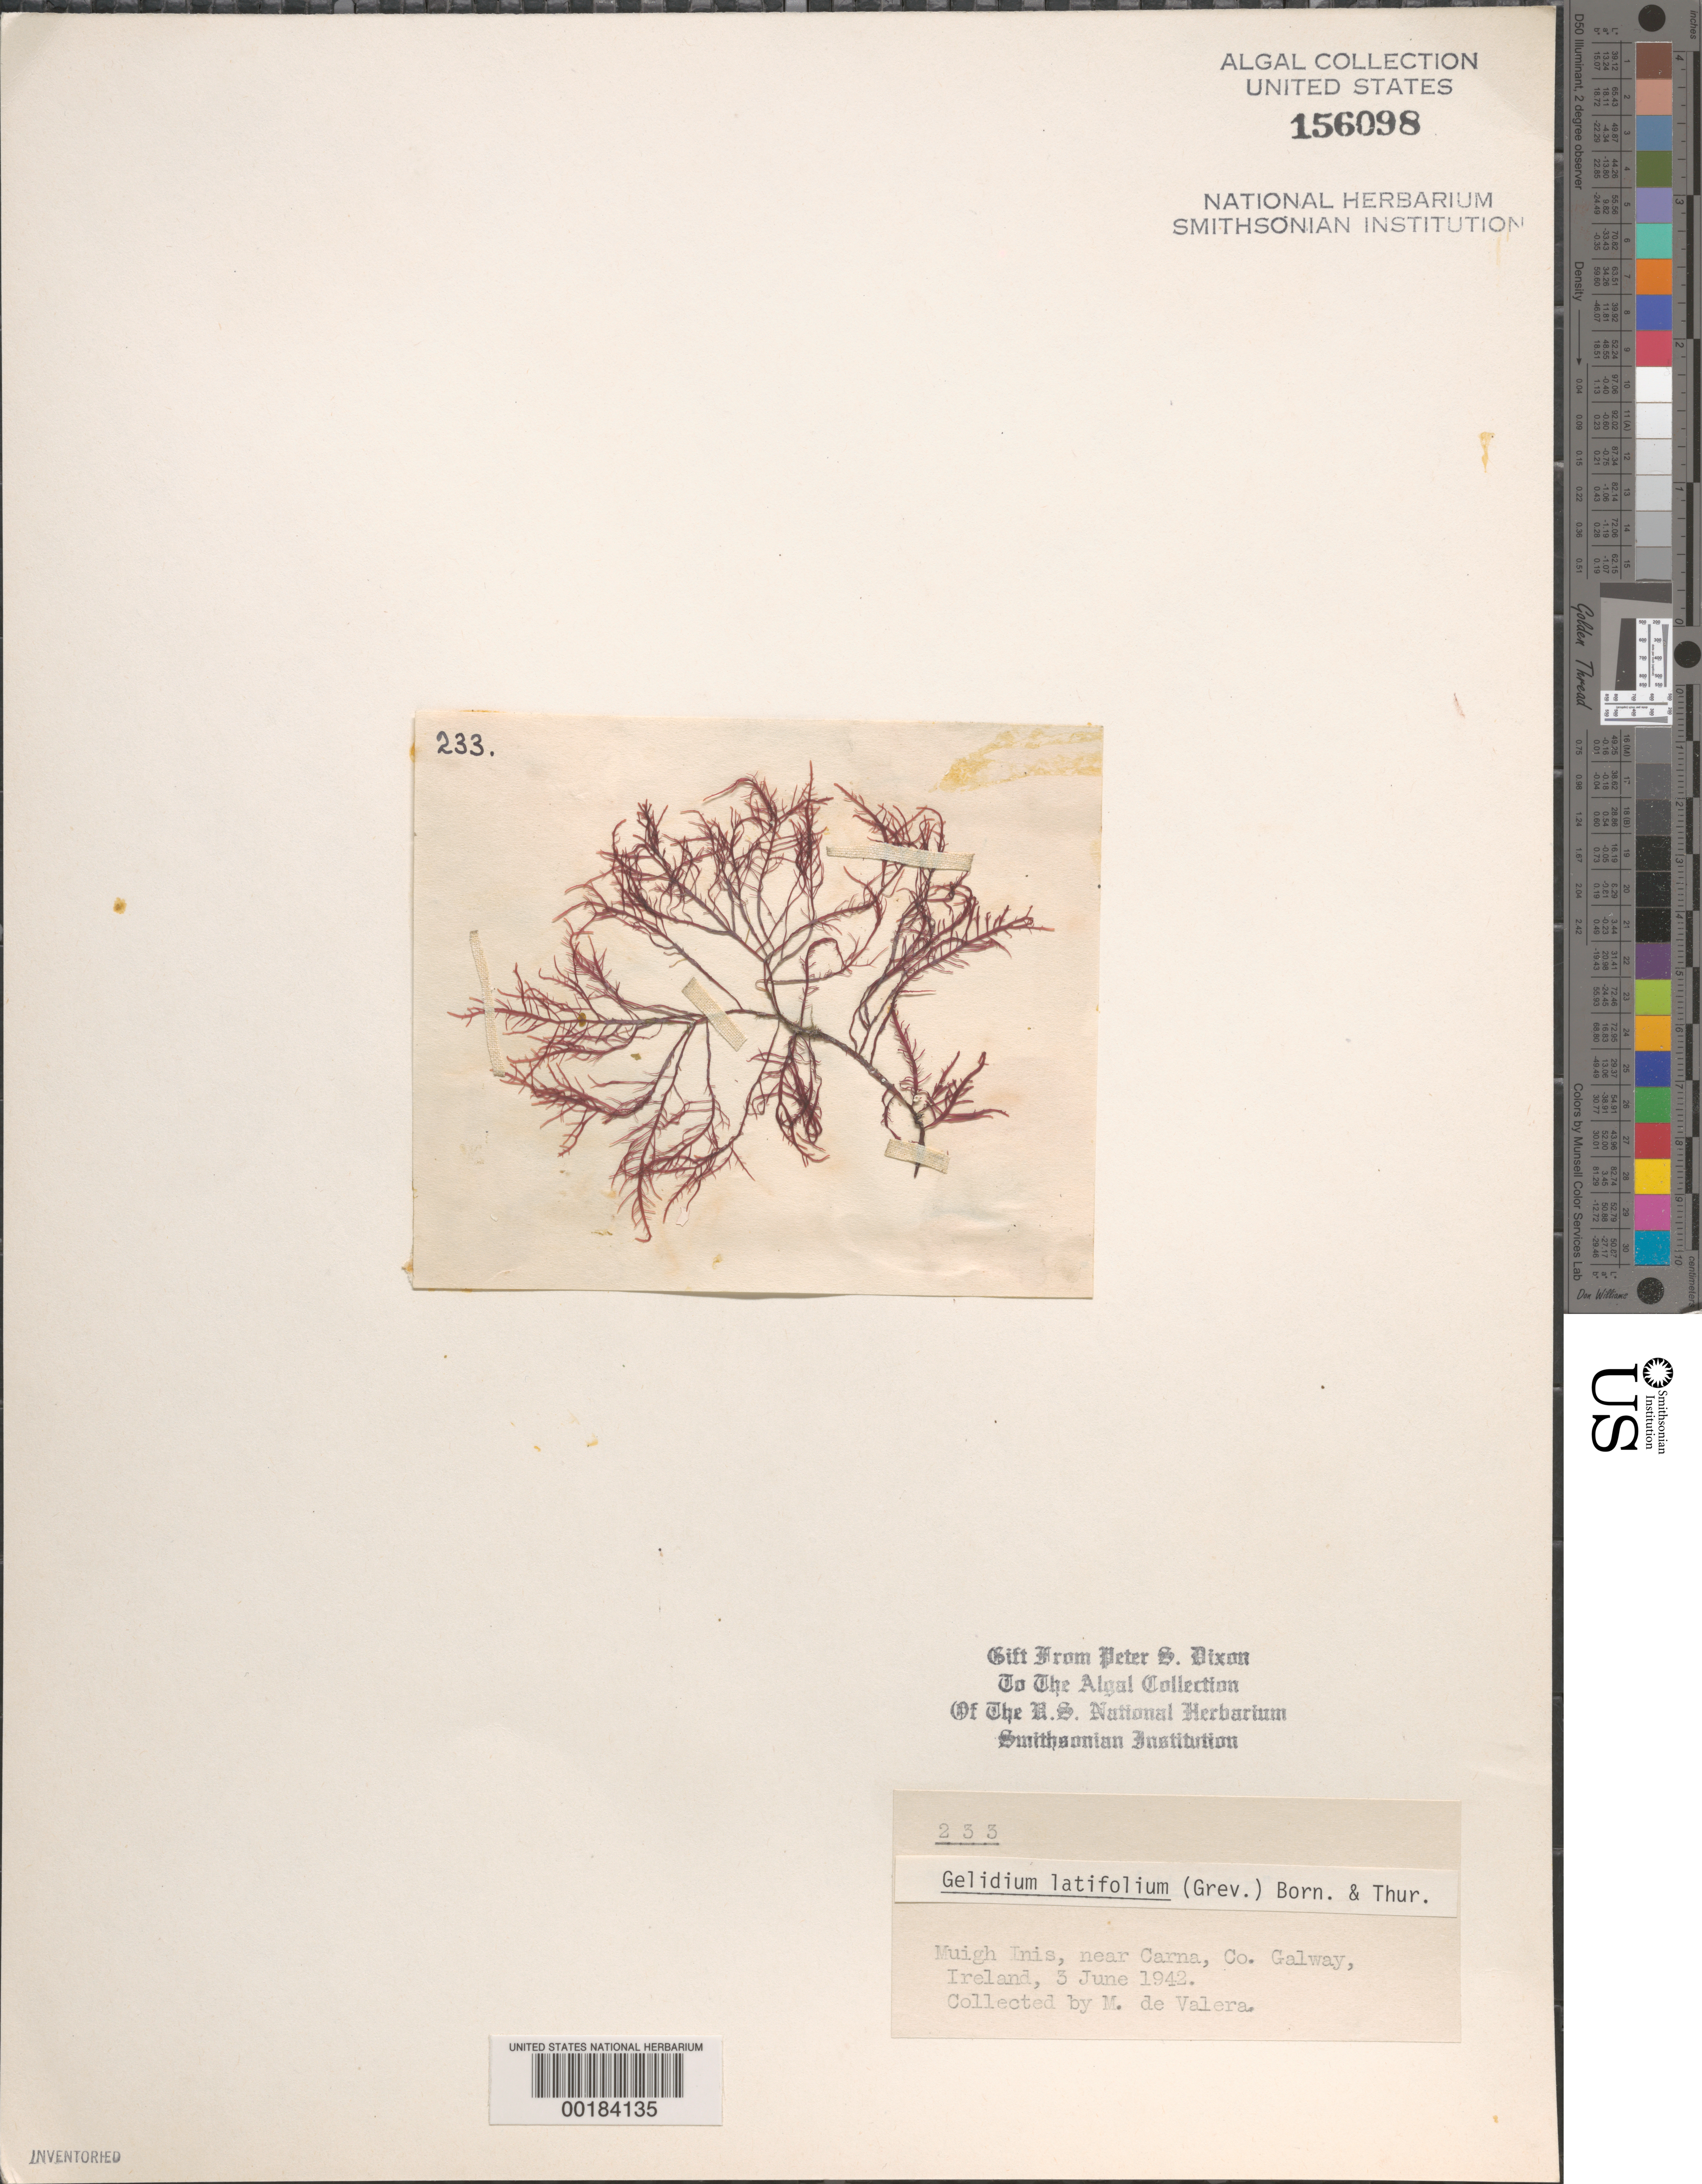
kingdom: Plantae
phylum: Rhodophyta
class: Florideophyceae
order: Gelidiales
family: Gelidiaceae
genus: Gelidium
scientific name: Gelidium spinosum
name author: (S.G. Gmel.) P.C. Silva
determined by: Algae name updating Project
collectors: M. De Valera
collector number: PSD 233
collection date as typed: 03 Jun 1942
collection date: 1942-06-03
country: Ireland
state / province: Connaught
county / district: Galway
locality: Muigh Inis, near Carna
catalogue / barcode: US 156098